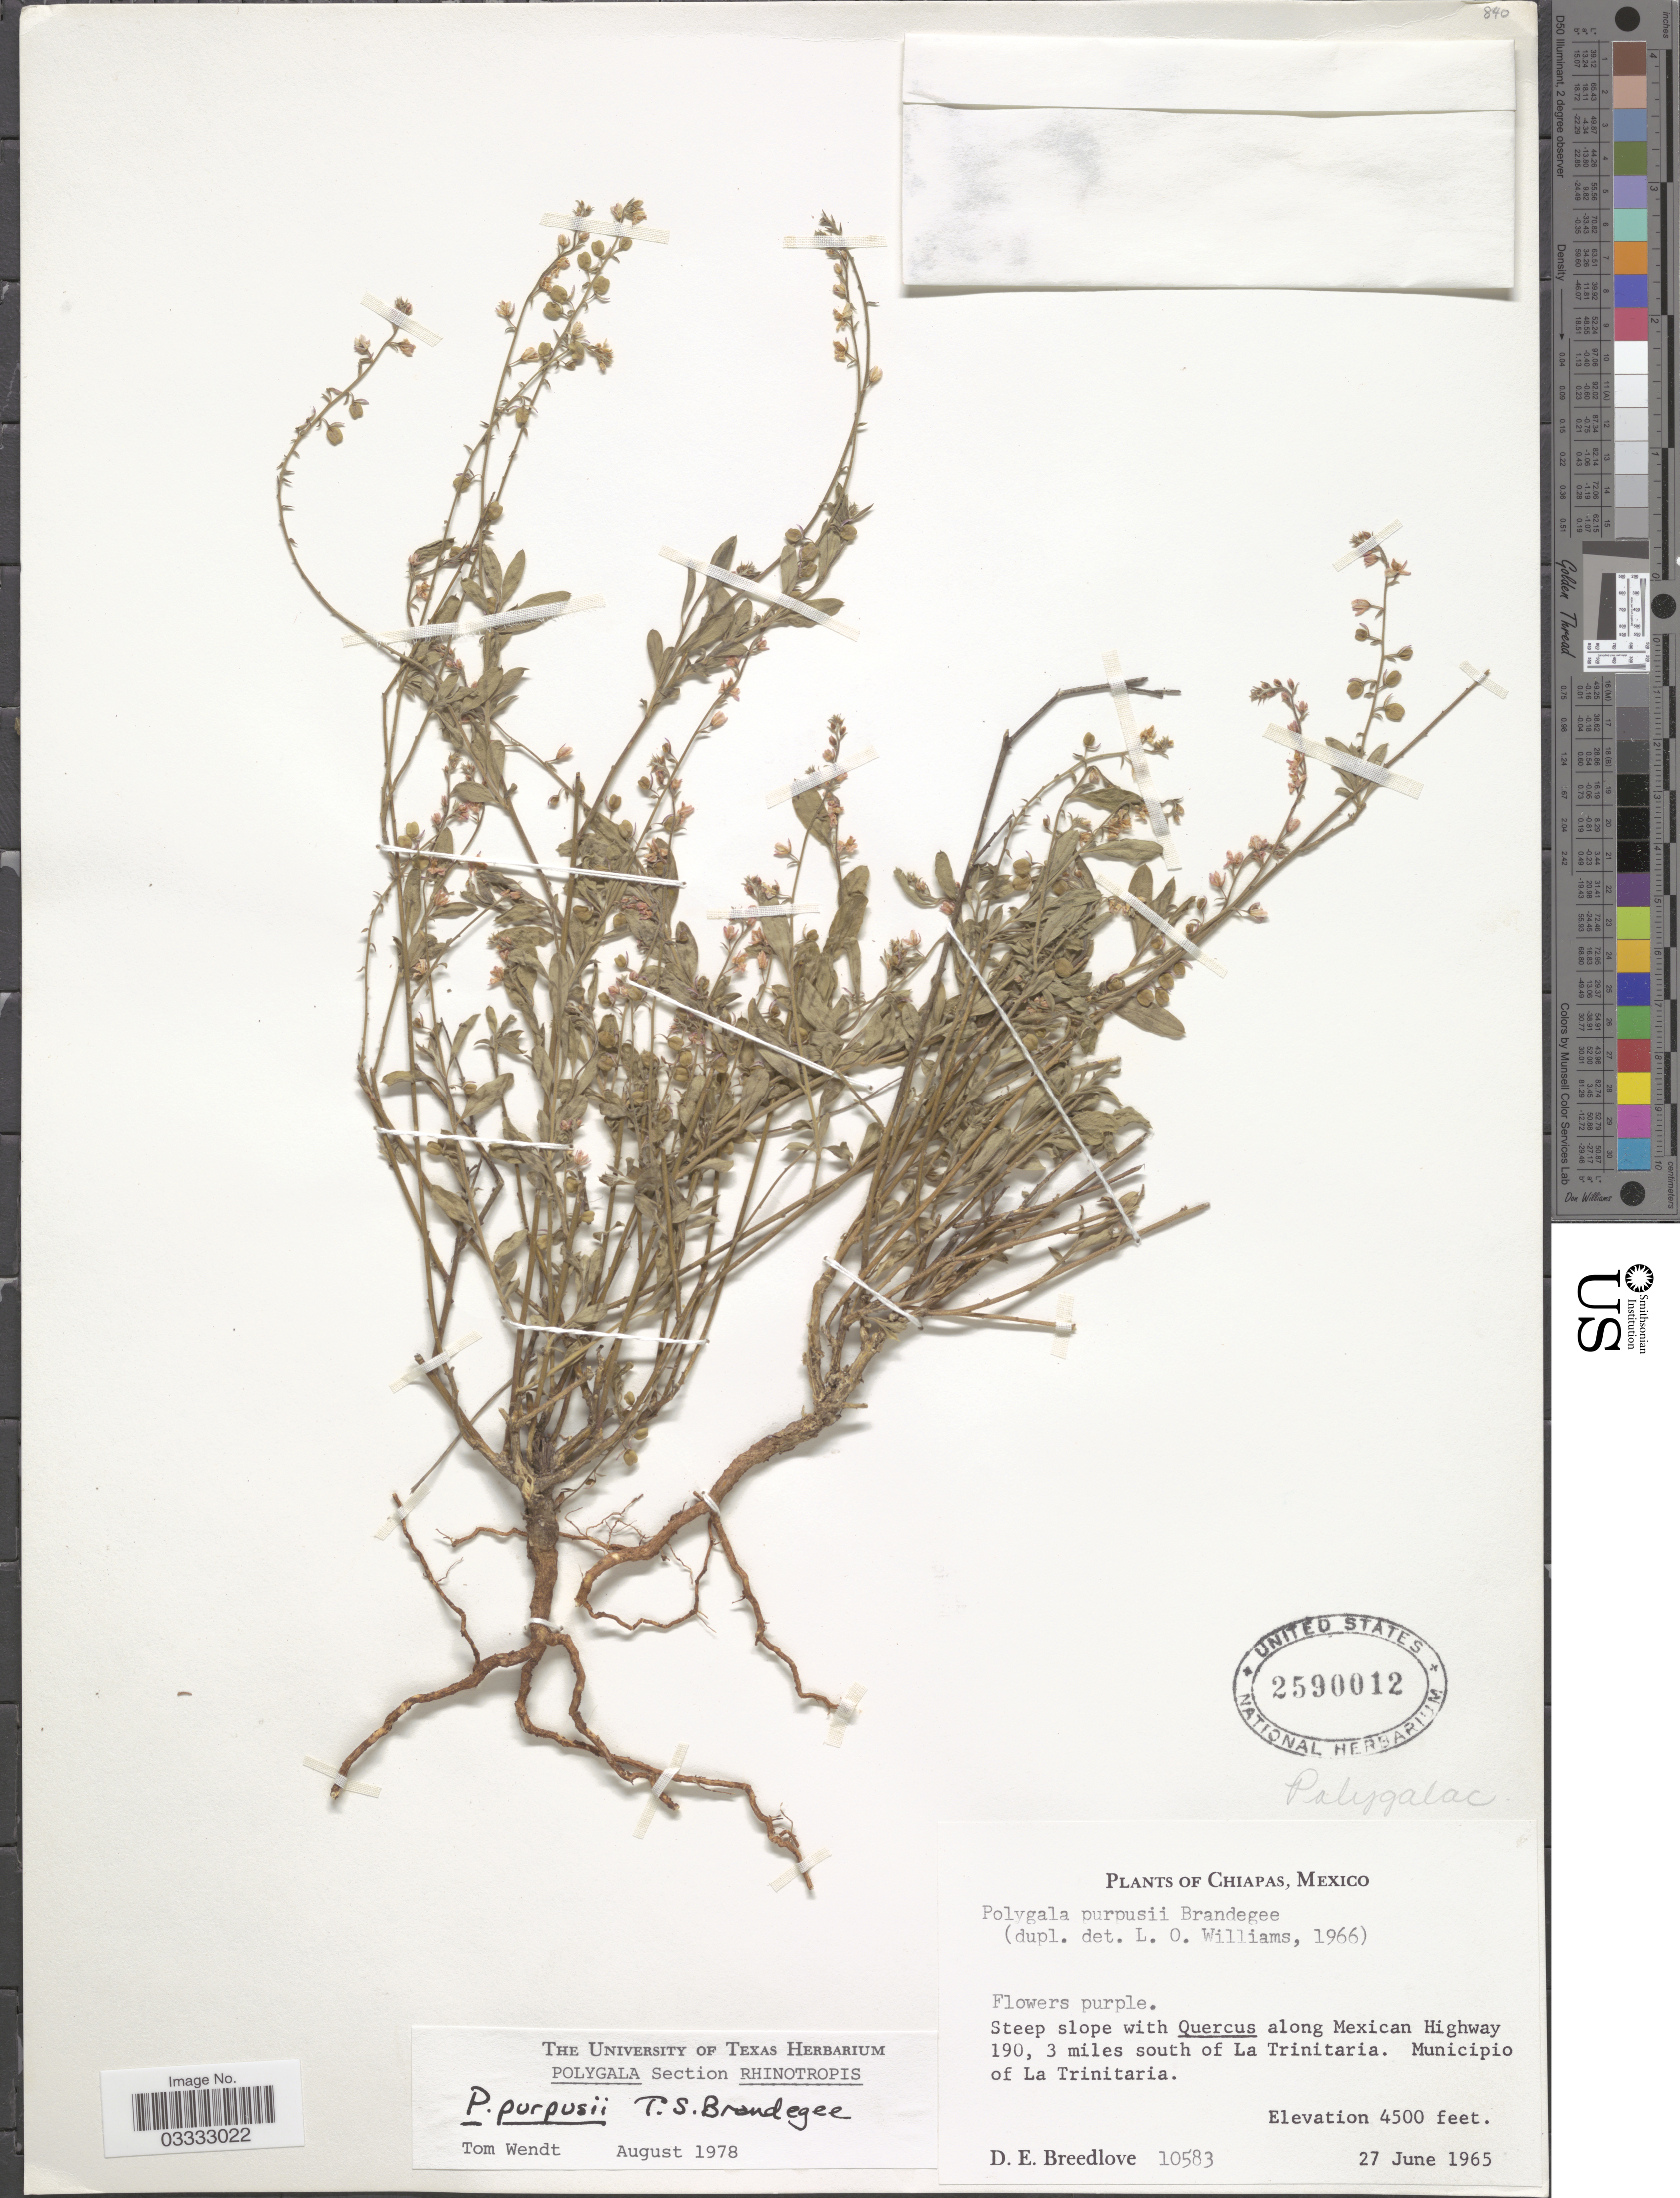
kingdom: Plantae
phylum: Tracheophyta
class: Magnoliopsida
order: Fabales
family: Polygalaceae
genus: Rhinotropis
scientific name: Rhinotropis purpusii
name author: (K. Brandegee) J.R. Abbott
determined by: Strong, Mark T., (BOT), Smithsonian Institution - National Museum of Natural History (UNITED STATES)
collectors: D. E. Breedlove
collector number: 10583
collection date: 1965-06-27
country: Mexico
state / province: Chiapas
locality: Along Mexican Highway 190, 3 miles south of La Trinitaria. Municipio of La Trinitaria.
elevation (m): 1372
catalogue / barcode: US 2590012